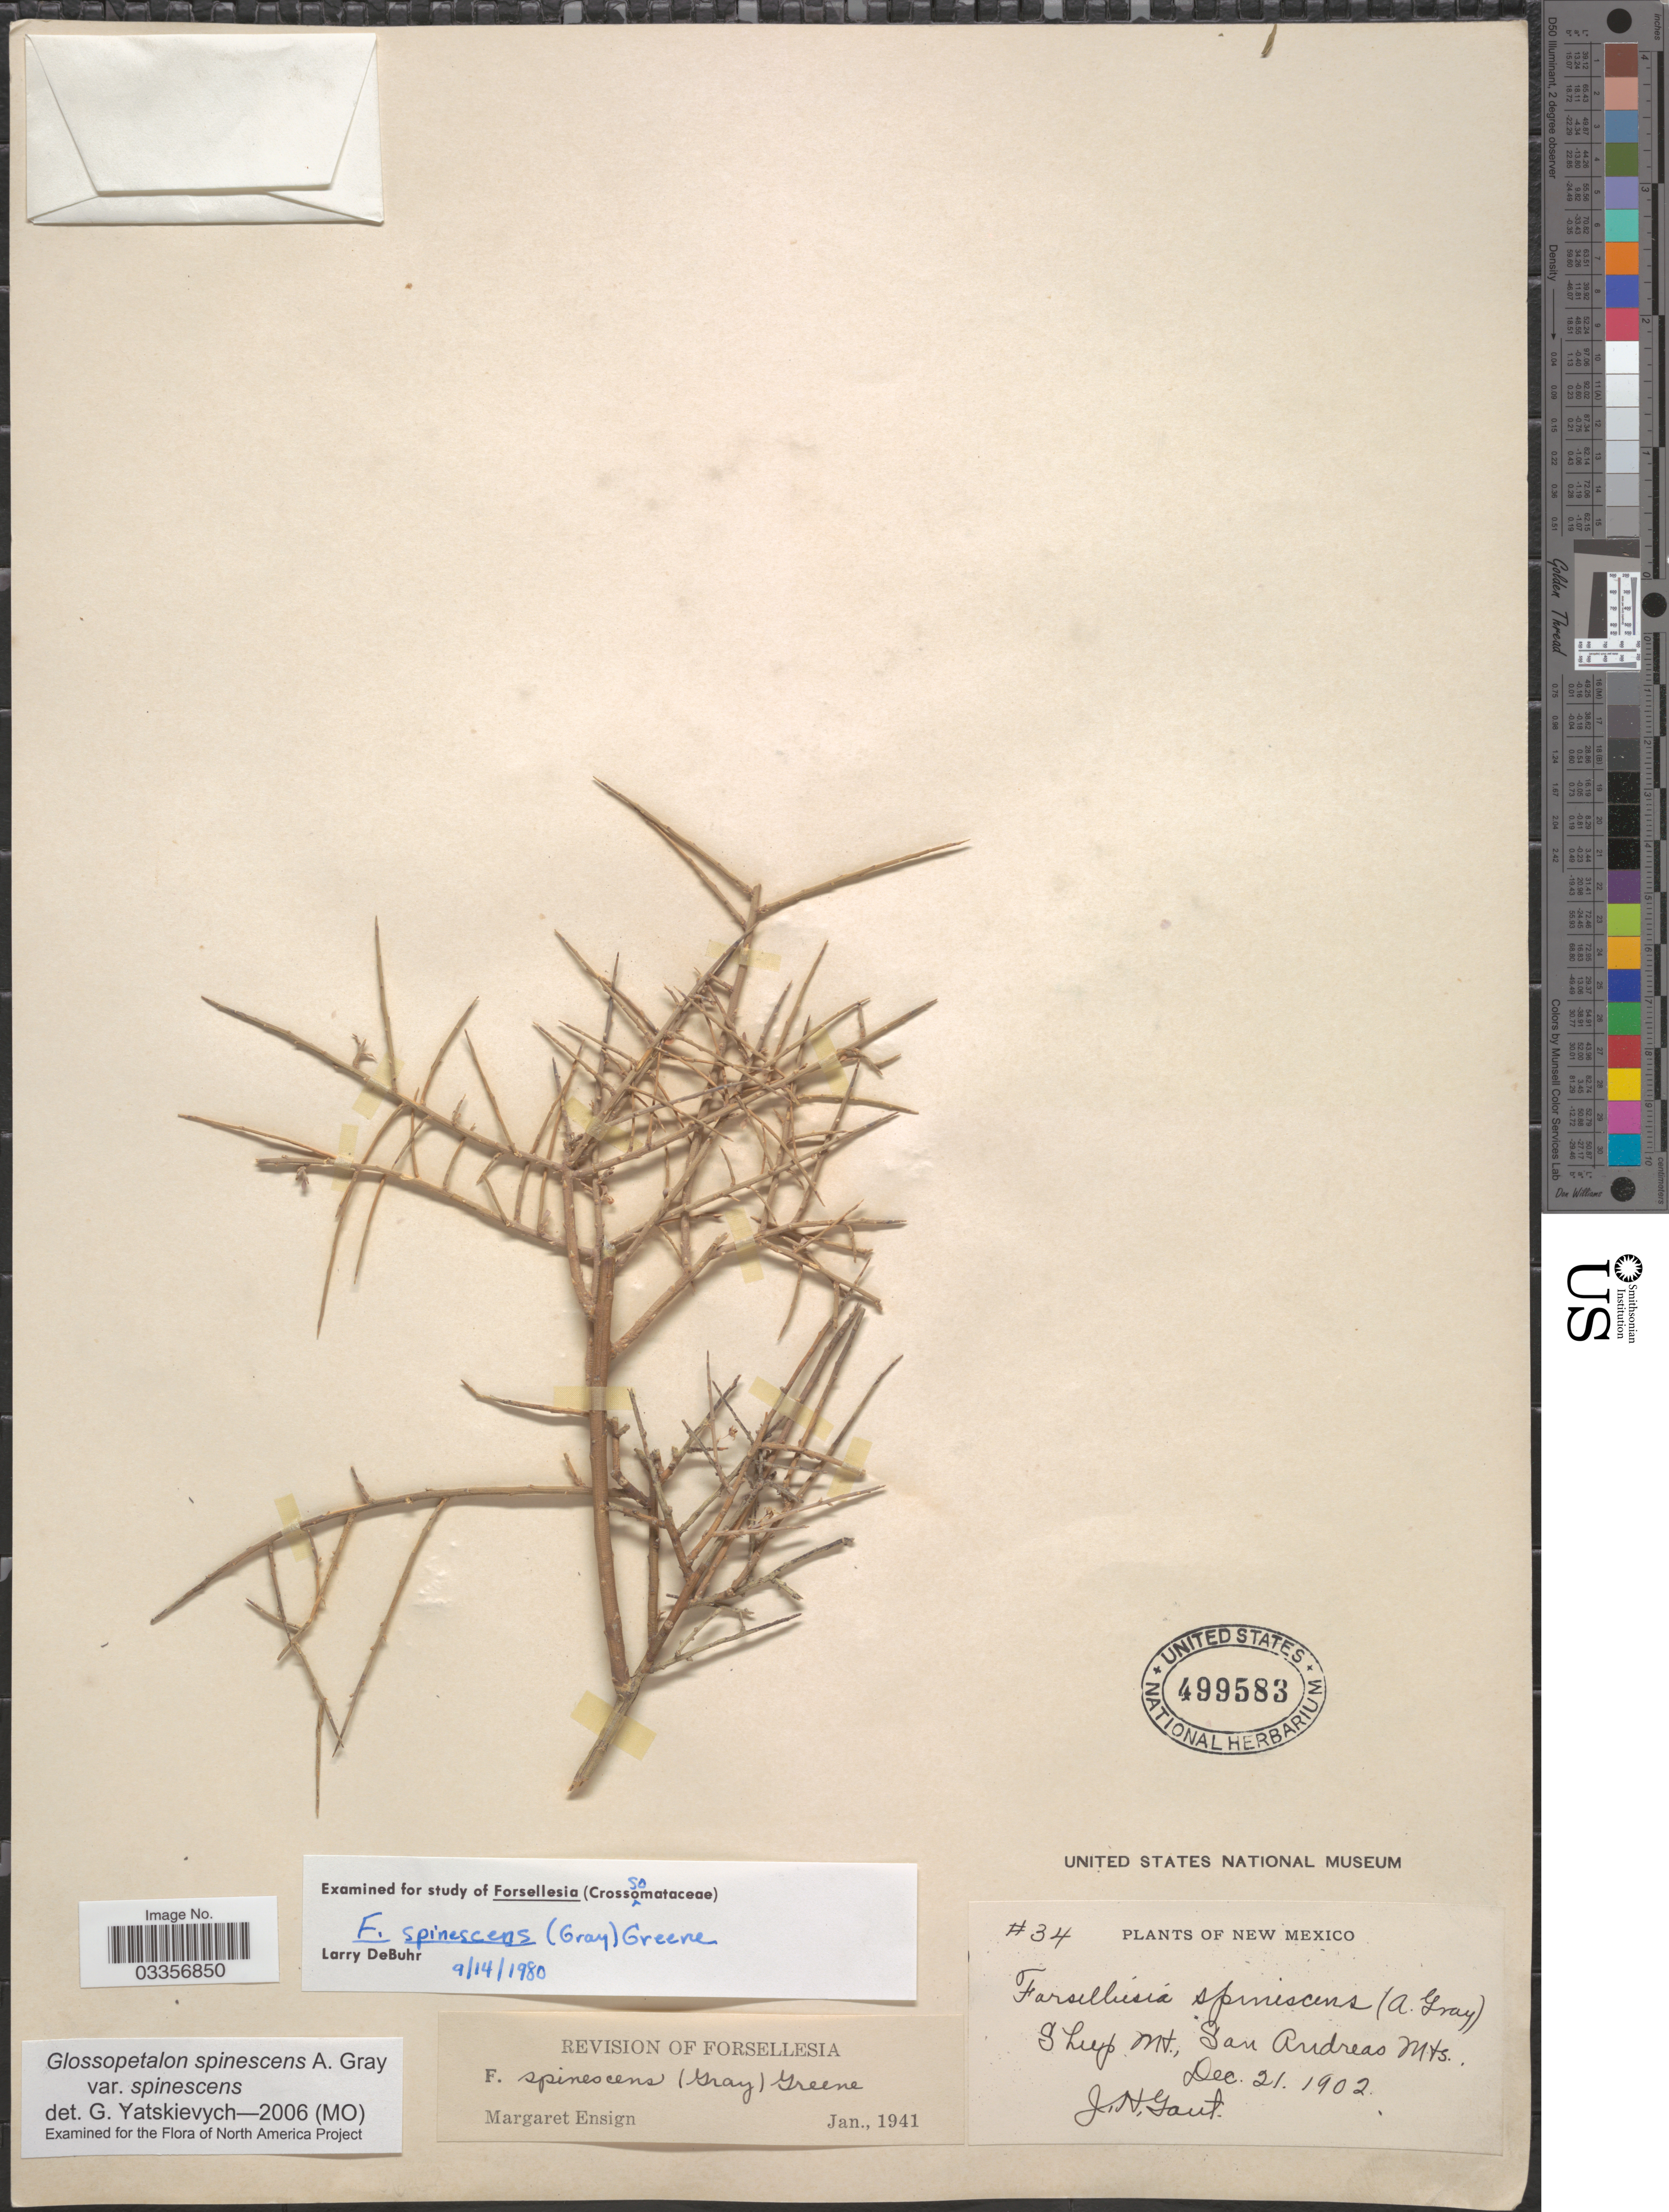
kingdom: Plantae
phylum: Tracheophyta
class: Magnoliopsida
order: Crossosomatales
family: Crossosomataceae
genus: Glossopetalon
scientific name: Glossopetalon spinescens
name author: A. Gray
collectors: J. Gant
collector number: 34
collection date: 1902-12-21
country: United States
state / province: New Mexico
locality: Sheep Mt., San Andreas Mts.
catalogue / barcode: US 499583